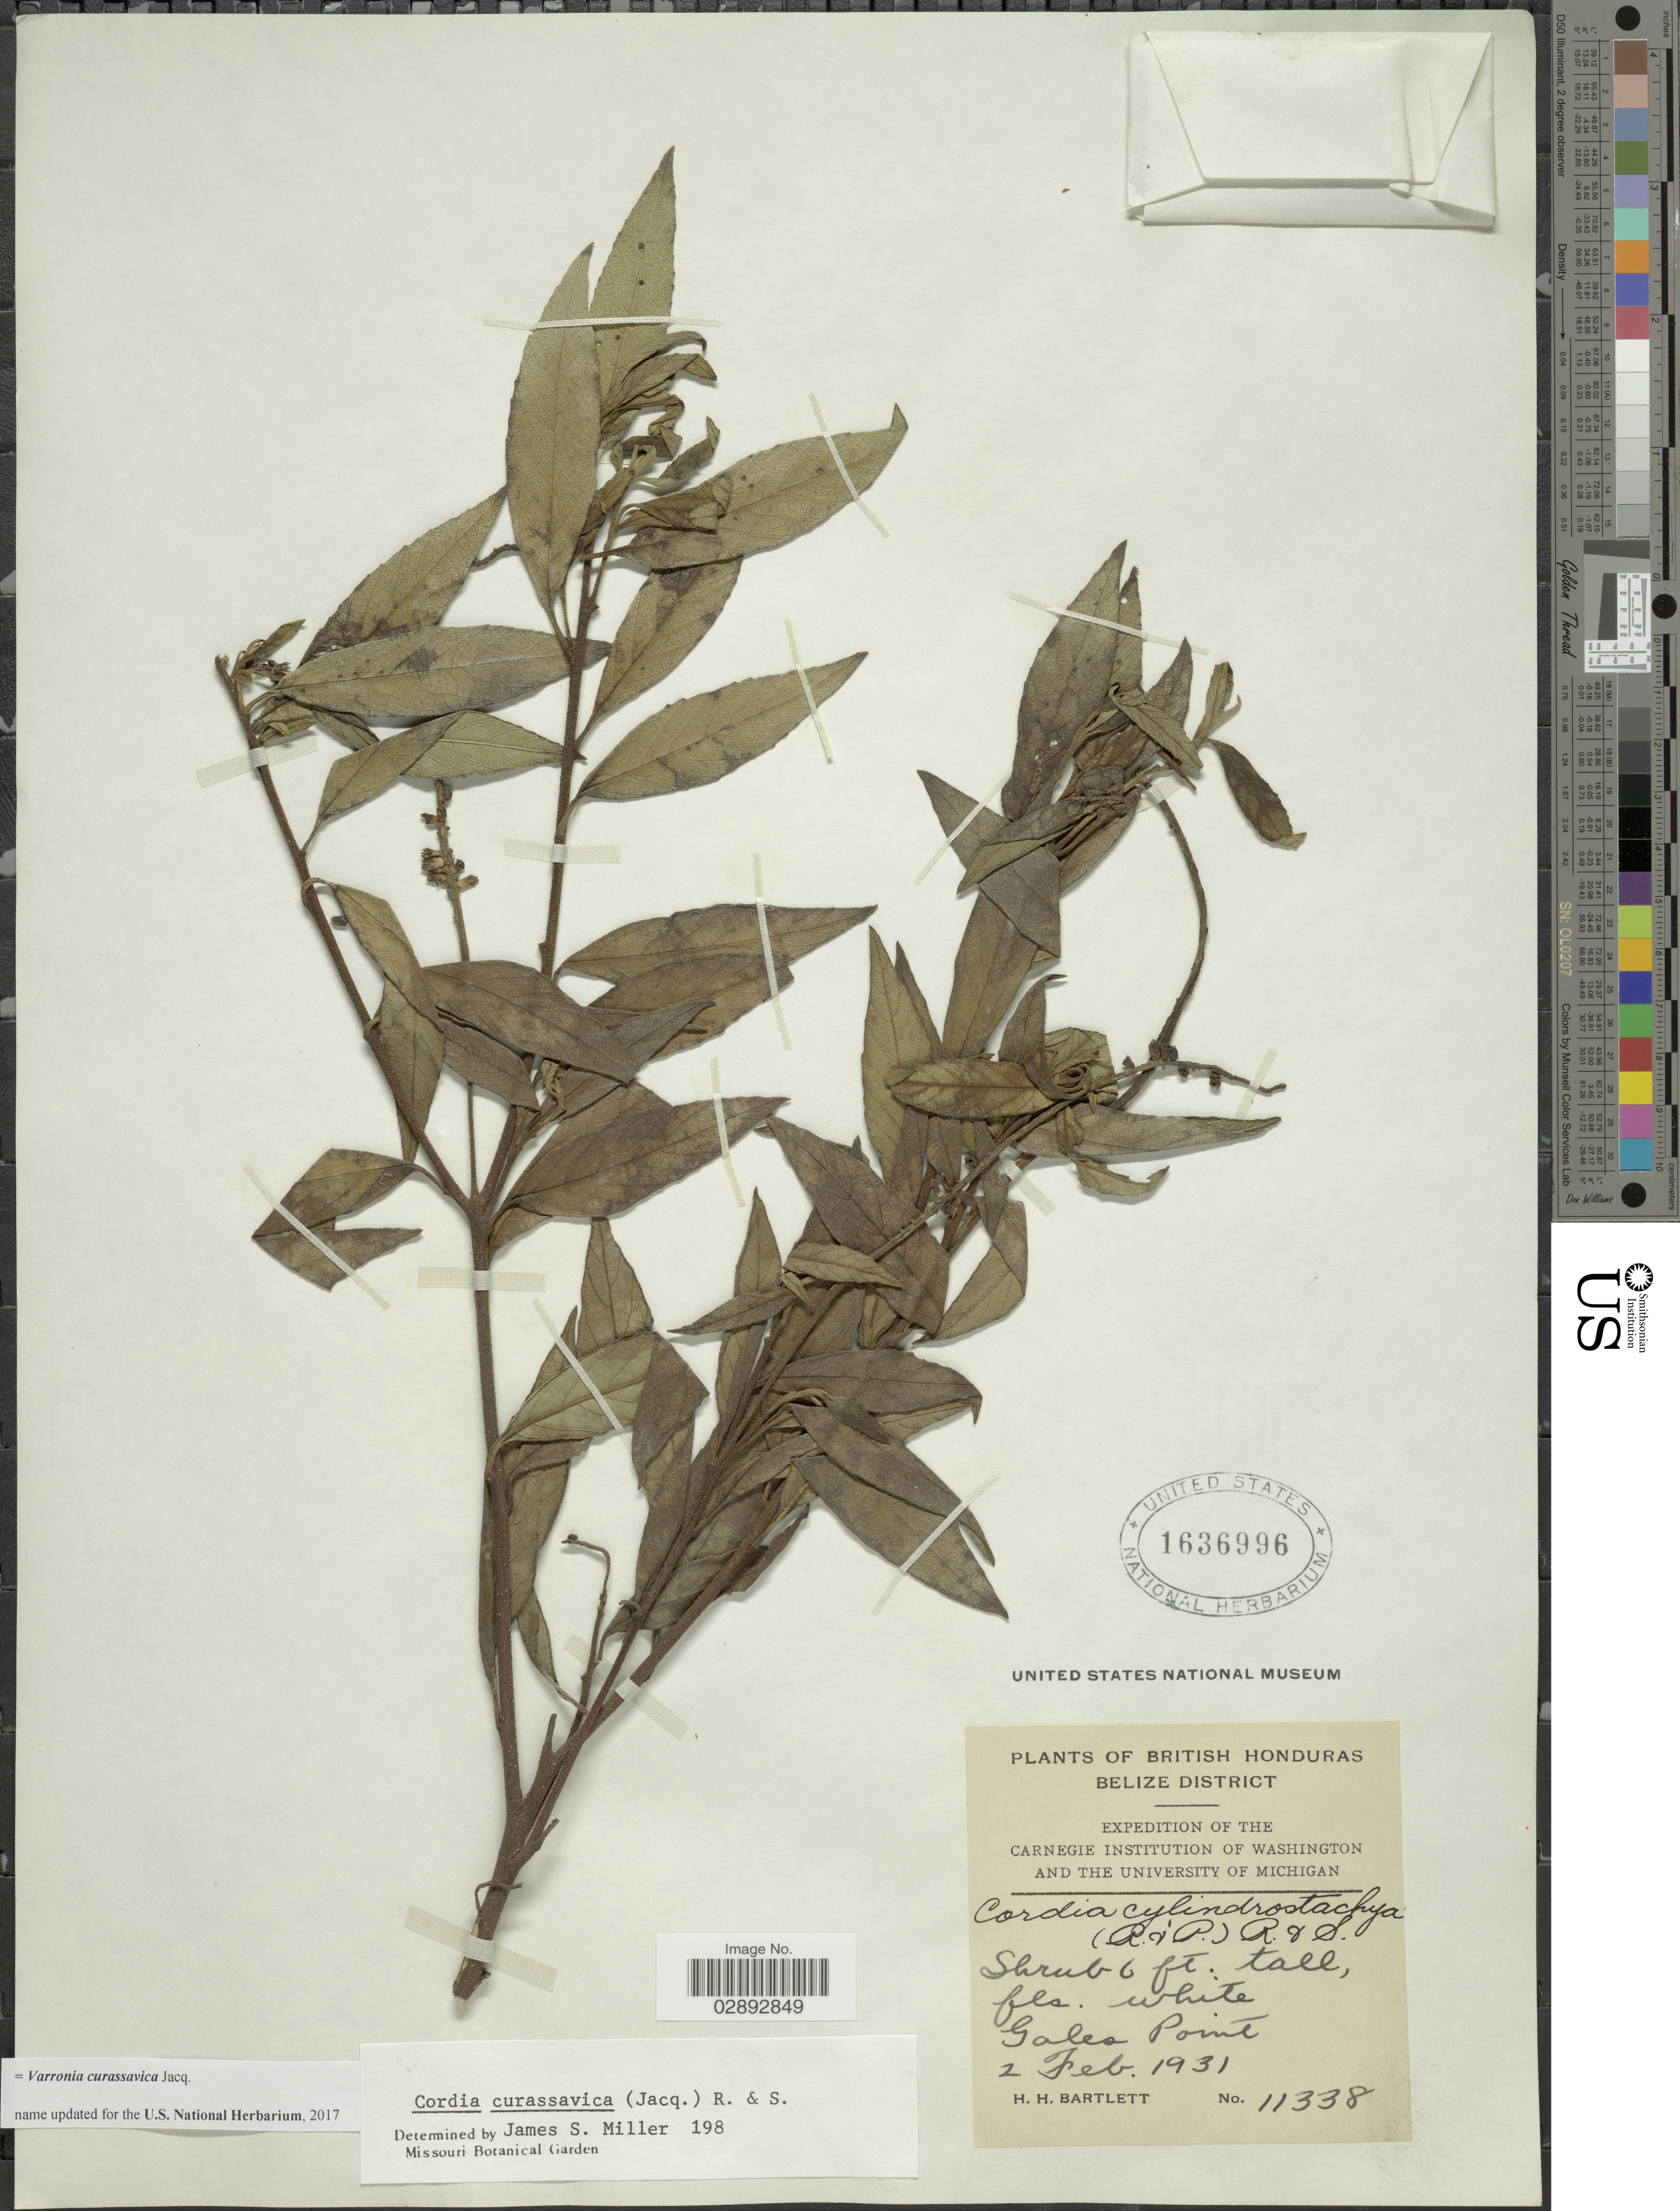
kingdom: Plantae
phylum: Tracheophyta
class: Magnoliopsida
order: Boraginales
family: Cordiaceae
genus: Varronia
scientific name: Varronia curassavica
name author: Jacq.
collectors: H. H. Bartlett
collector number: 11338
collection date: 1931-02-02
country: Belize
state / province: Belize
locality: British Honduras. Belize District. Gales Point.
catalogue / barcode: US 1636996